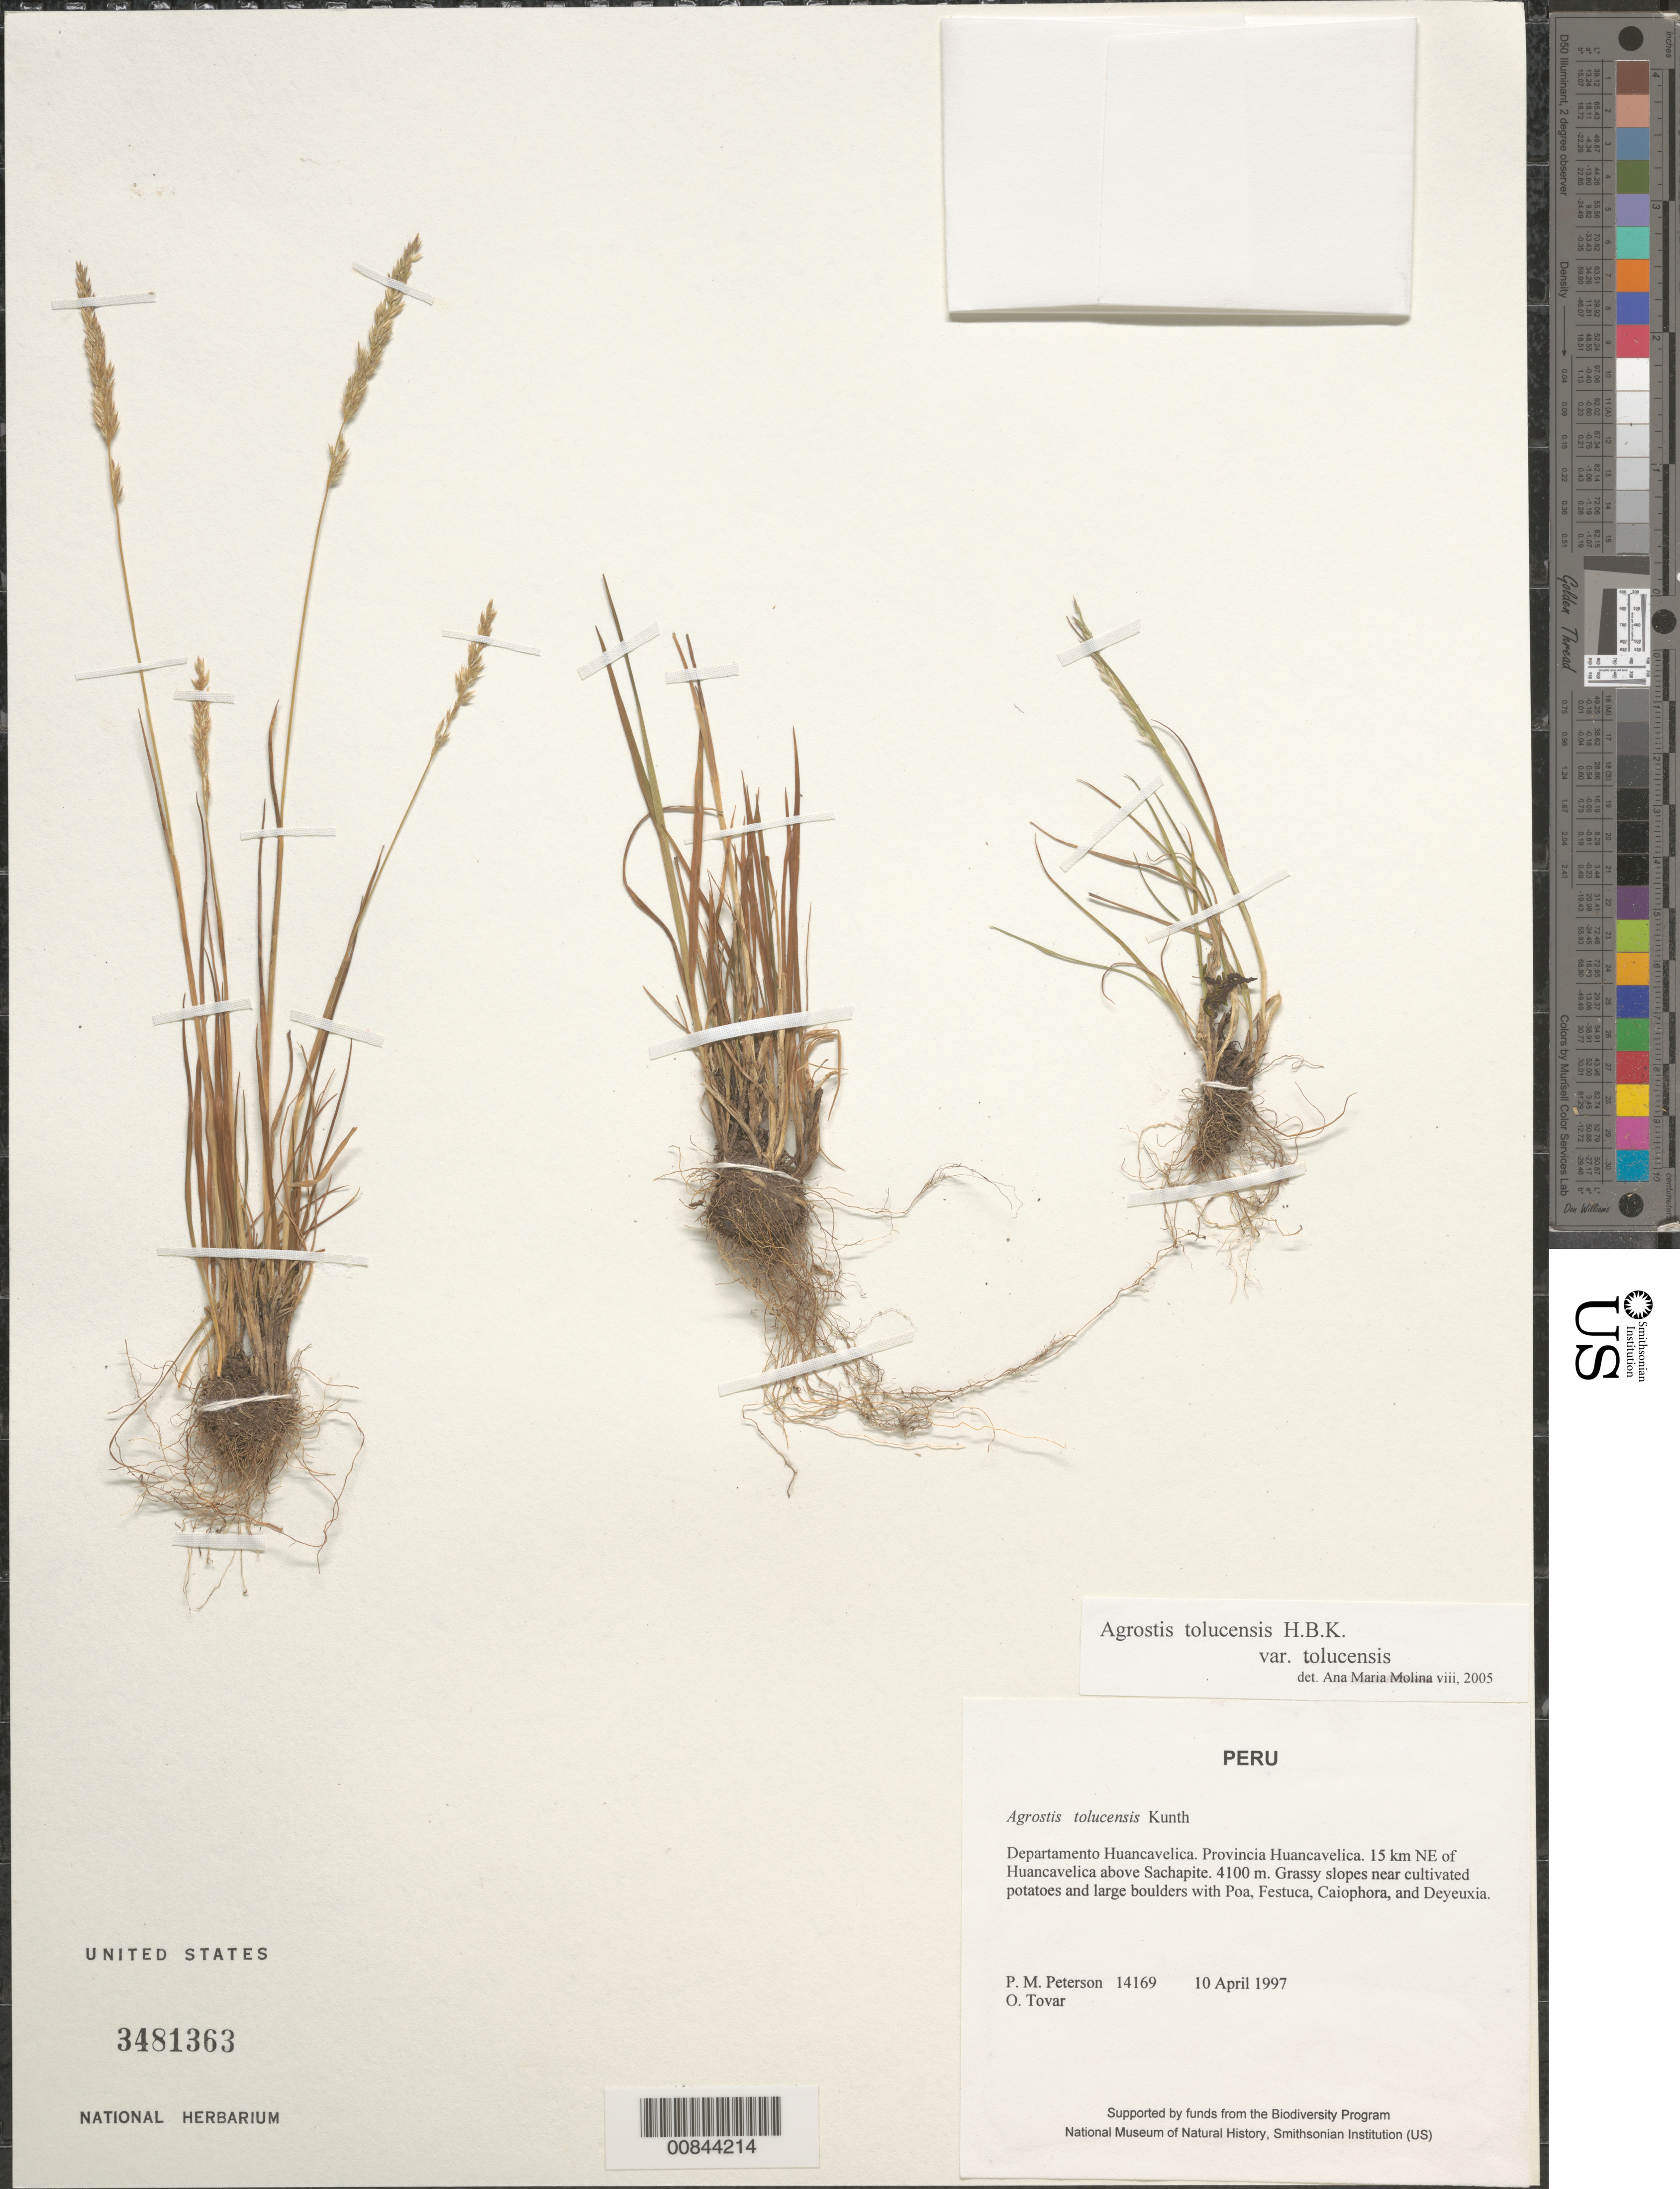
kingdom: Plantae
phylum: Tracheophyta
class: Liliopsida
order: Poales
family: Poaceae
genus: Agrostis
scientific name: Agrostis tolucensis var. tolucensis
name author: Kunth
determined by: Molina, Ana M. de R.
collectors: P. M. Peterson & Ó. Tovar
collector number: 14169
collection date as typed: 10 Apr 1997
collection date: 1997-04-10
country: Peru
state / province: Huancavelica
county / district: Huancavelica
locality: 15 km NE of Huancavelica above Sachapite.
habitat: Grassy slopes near cultivated potatoes and large boulders with Poa, Festuca, Caiophora, and Deyeuxia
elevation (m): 4100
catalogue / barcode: US 3481363